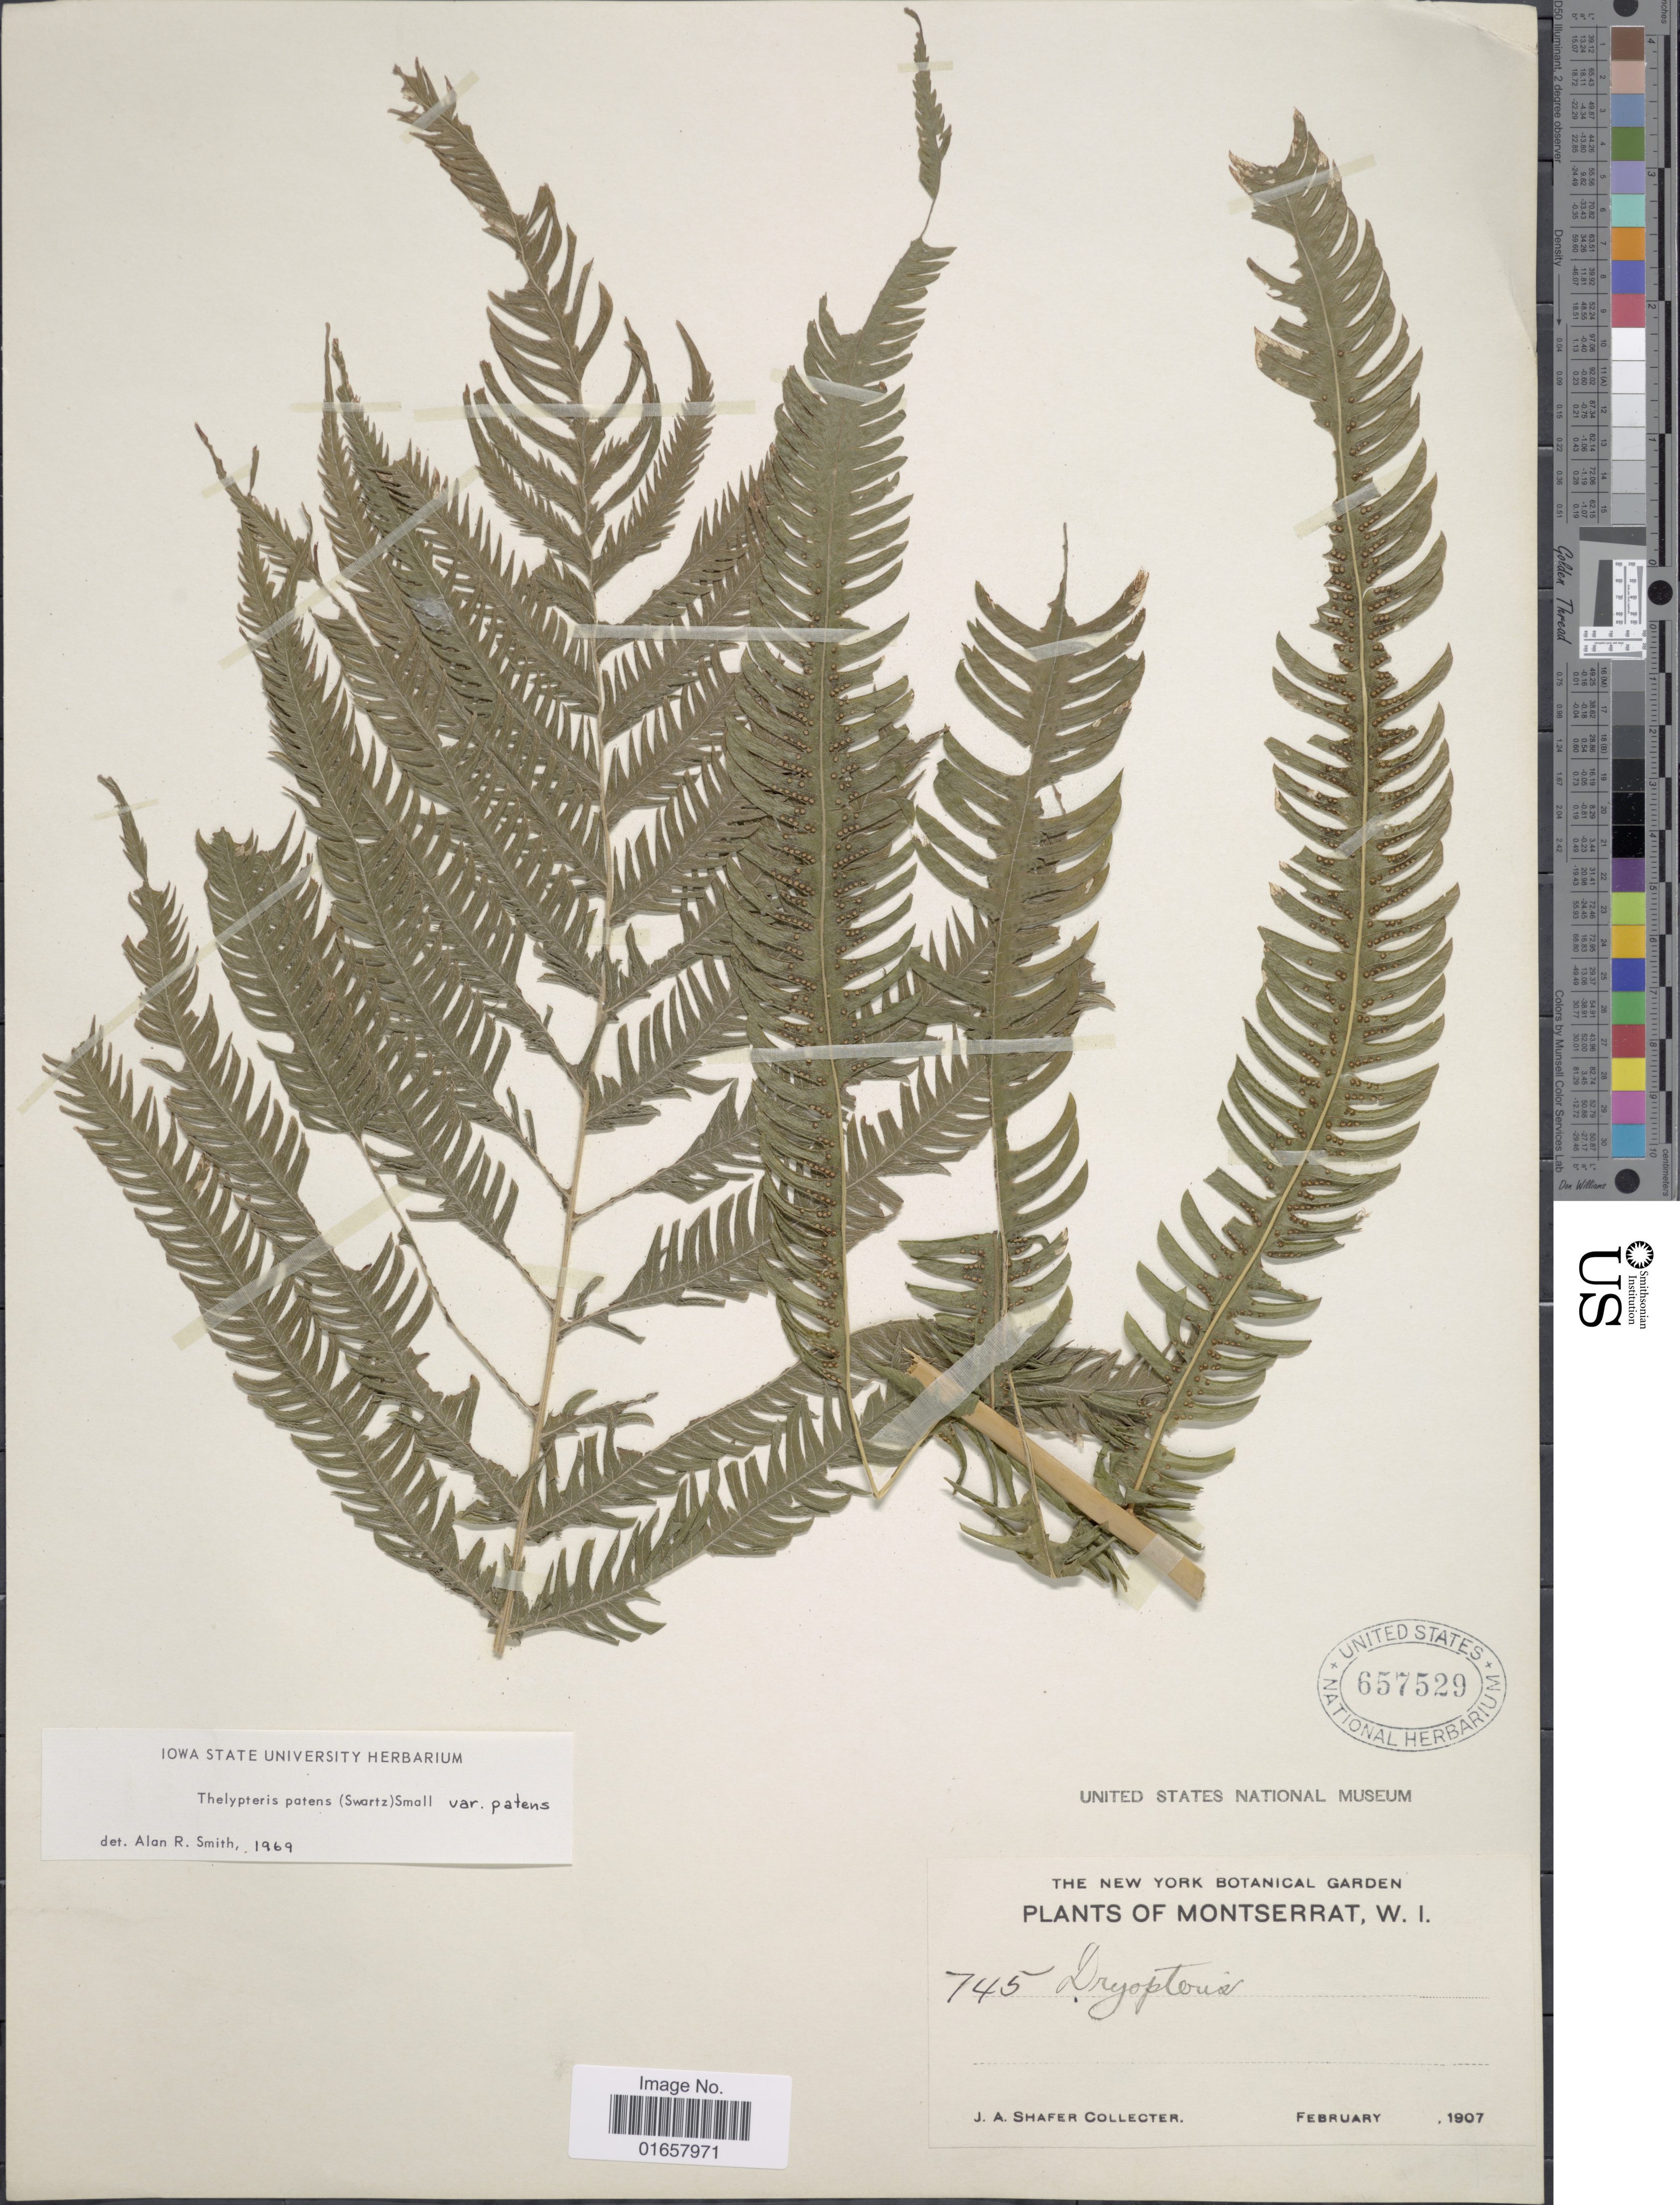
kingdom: Plantae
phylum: Tracheophyta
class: Polypodiopsida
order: Polypodiales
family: Thelypteridaceae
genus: Christella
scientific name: Christella patens var. patens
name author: (Sw.) Holttum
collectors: J. A. Shafer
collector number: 745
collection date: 1907-02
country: Montserrat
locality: Montserrat, W. I.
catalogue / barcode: US 657529